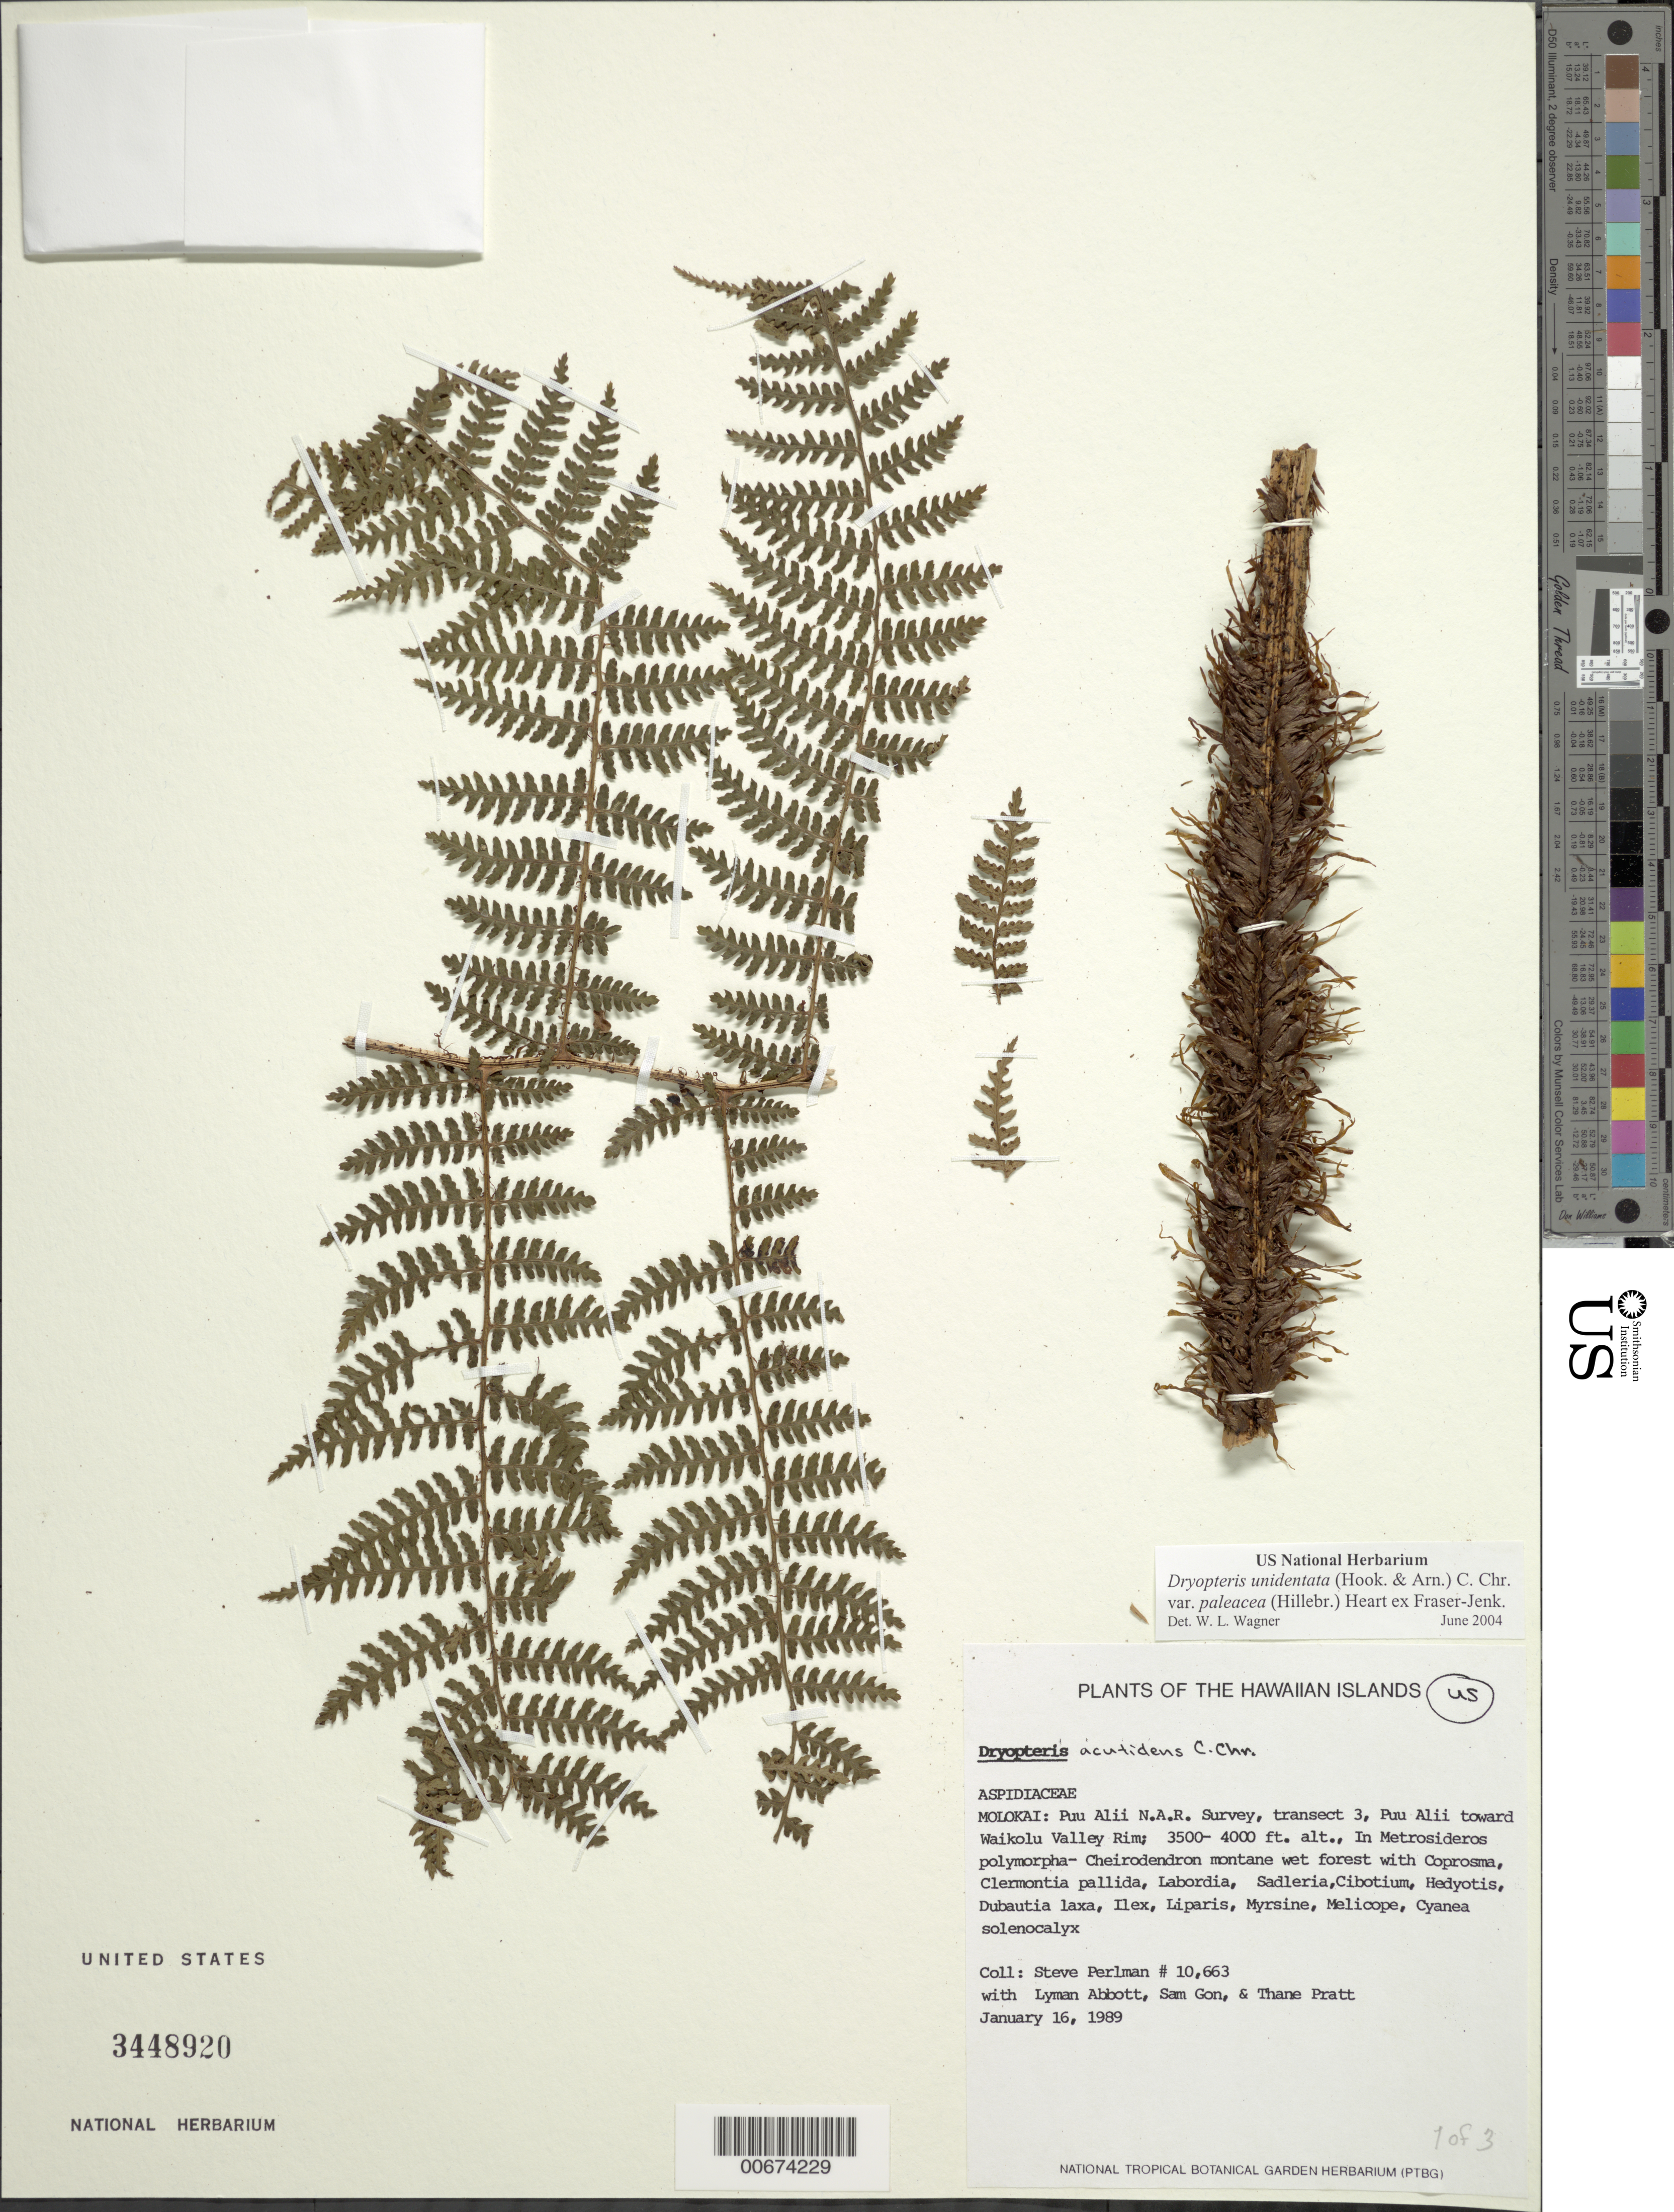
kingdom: Plantae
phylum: Tracheophyta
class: Polypodiopsida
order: Polypodiales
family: Dryopteridaceae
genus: Dryopteris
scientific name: Dryopteris unidentata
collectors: S. P. Perlman, L. Abbott, S. Gon & T. Pratt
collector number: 10663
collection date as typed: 16 Jan 1989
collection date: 1989-01-16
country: United States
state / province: Hawaii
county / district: Maui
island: Moloka'i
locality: Puu Alii N.A.R. Survey, transect 3, Puu Alii toward Waikolu Valley Rim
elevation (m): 1066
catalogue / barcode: US 3448920